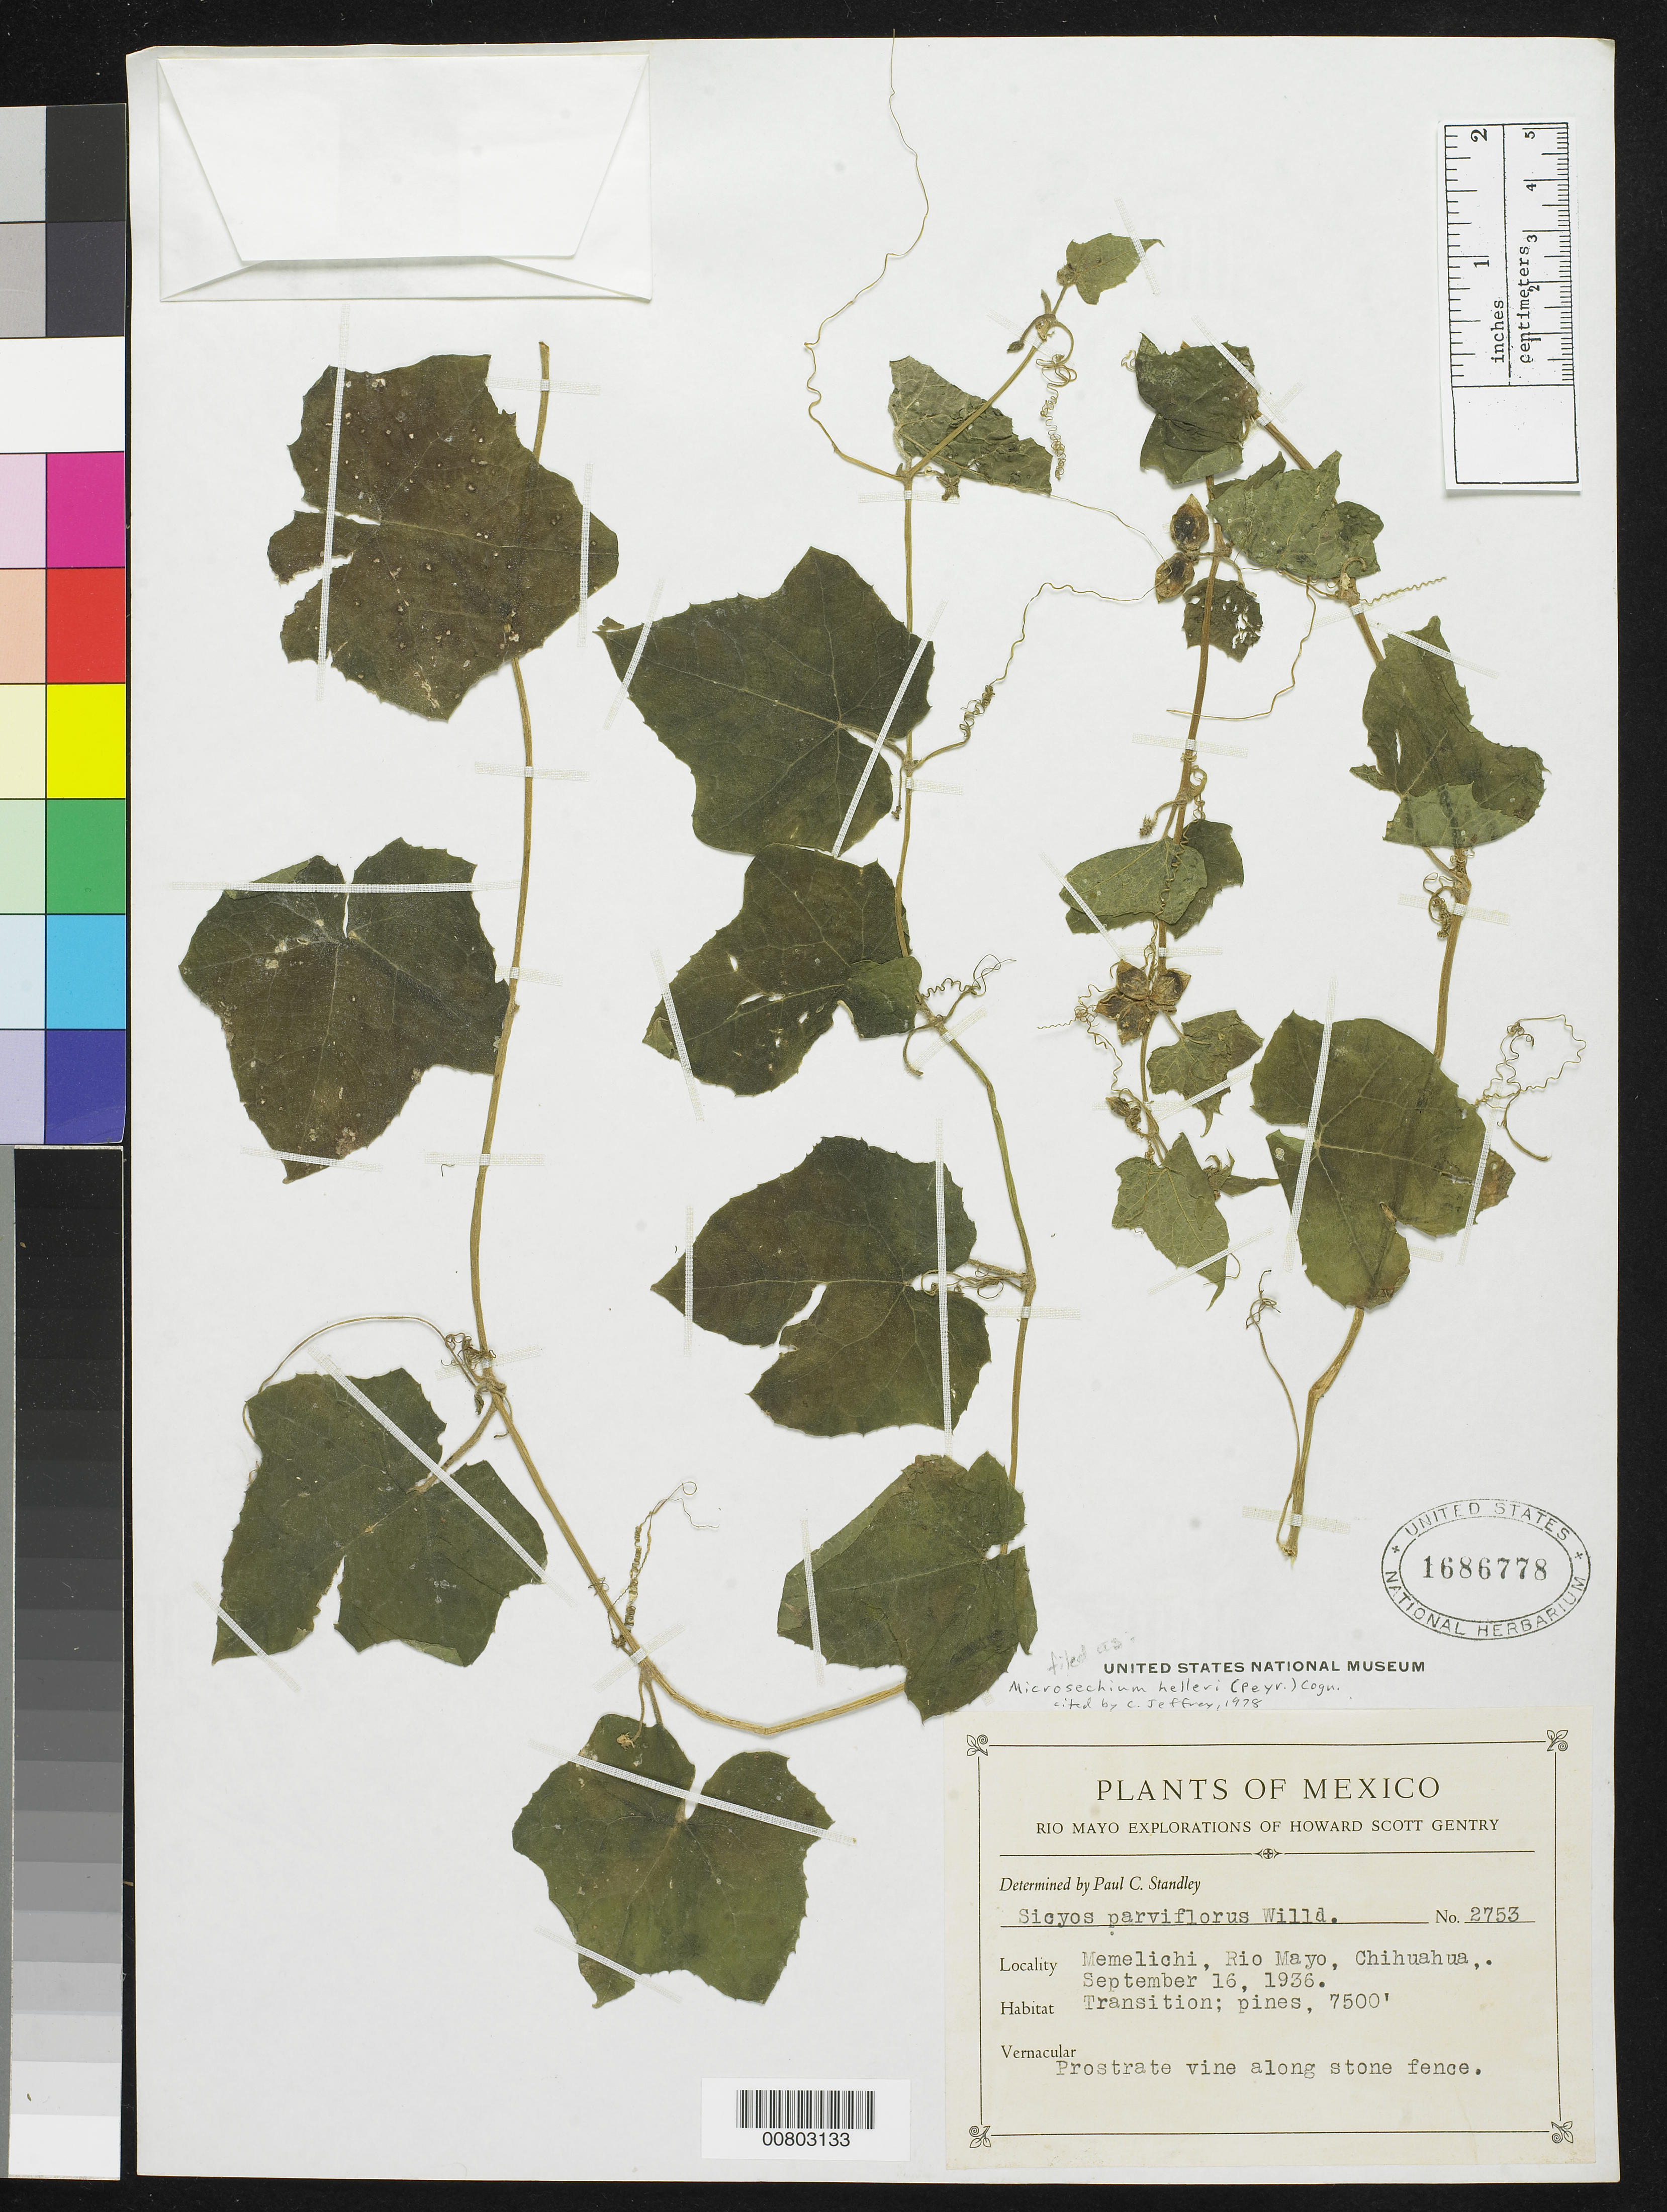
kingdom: Plantae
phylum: Tracheophyta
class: Magnoliopsida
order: Cucurbitales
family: Cucurbitaceae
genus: Microsechium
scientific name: Microsechium helleri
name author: (Peyr.) Cogn.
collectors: H. S. Gentry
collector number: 2753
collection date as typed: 16 Sep 1936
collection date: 1936-09-16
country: Mexico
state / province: Chihuahua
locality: Memelichi, Rio Mayo, Chihuahua.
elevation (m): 2286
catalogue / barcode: US 1686778